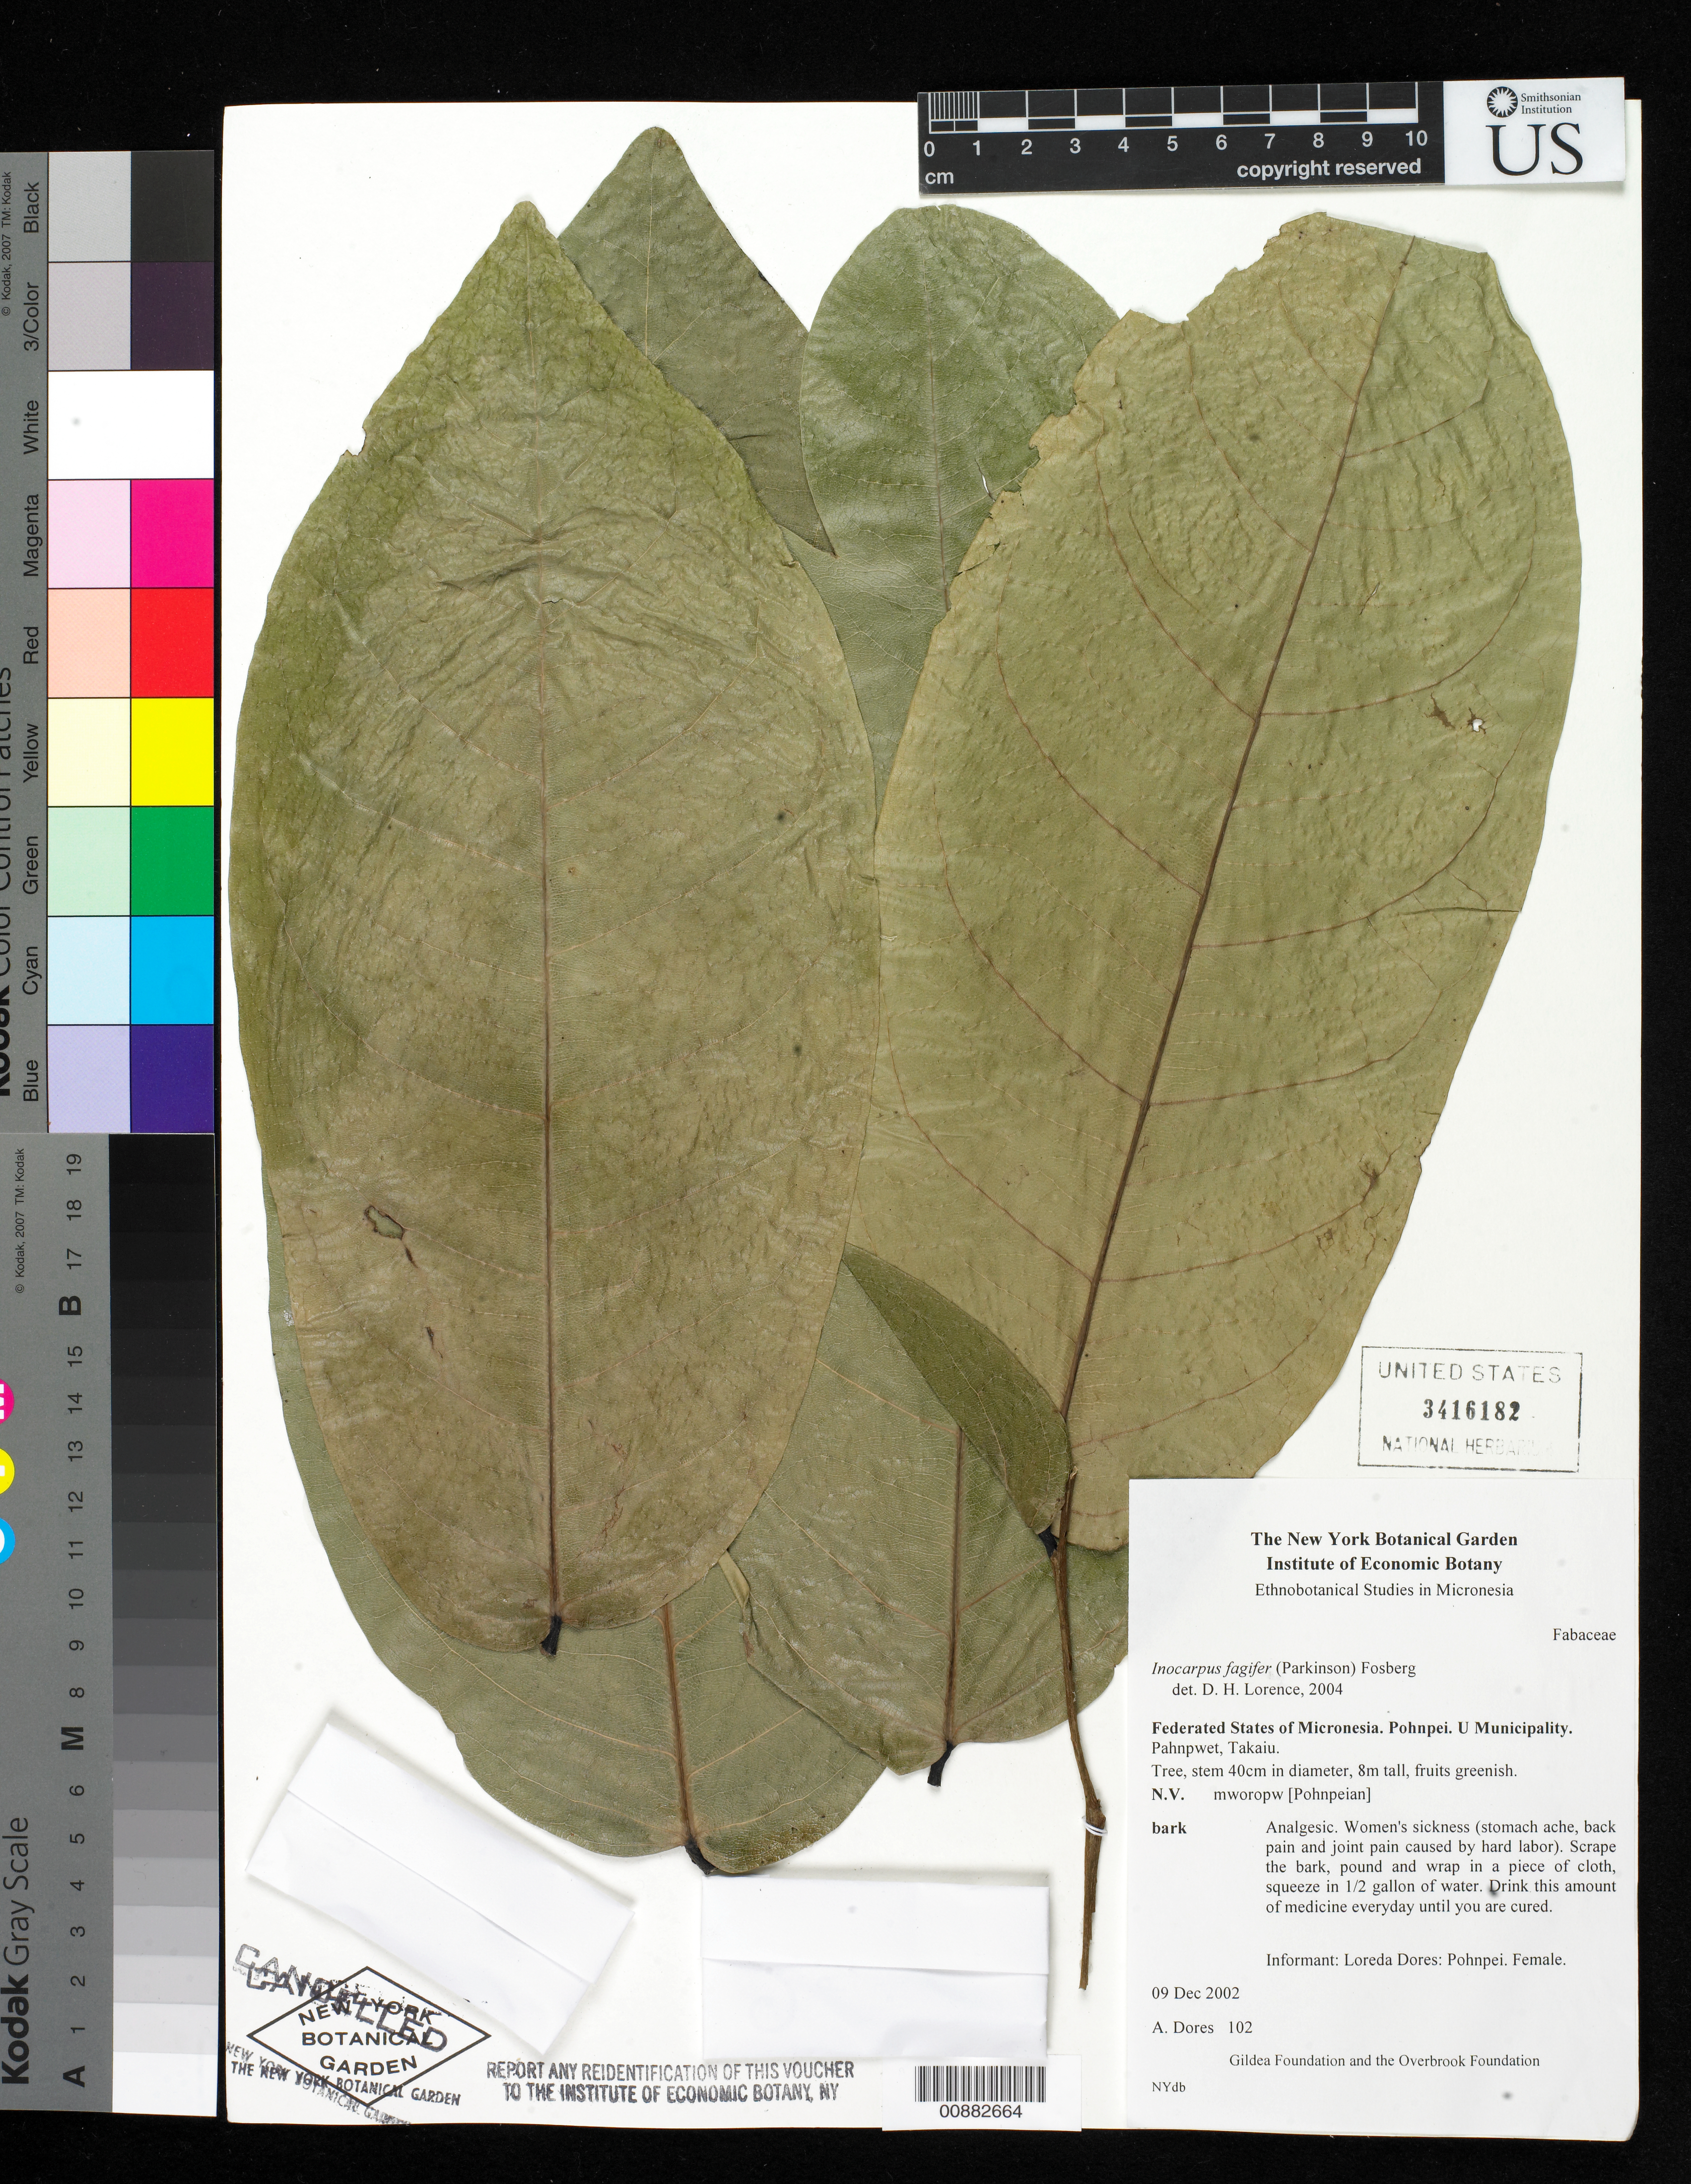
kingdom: Plantae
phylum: Tracheophyta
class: Magnoliopsida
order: Fabales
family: Fabaceae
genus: Inocarpus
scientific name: Inocarpus fagifer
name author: (Parkinson) Fosberg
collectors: A. Dores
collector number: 102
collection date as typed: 09 Dec 2002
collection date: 2002-12-09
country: Micronesia, Federated States of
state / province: Pohnpei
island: Pohnpei [Ponape]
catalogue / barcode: US 3416182